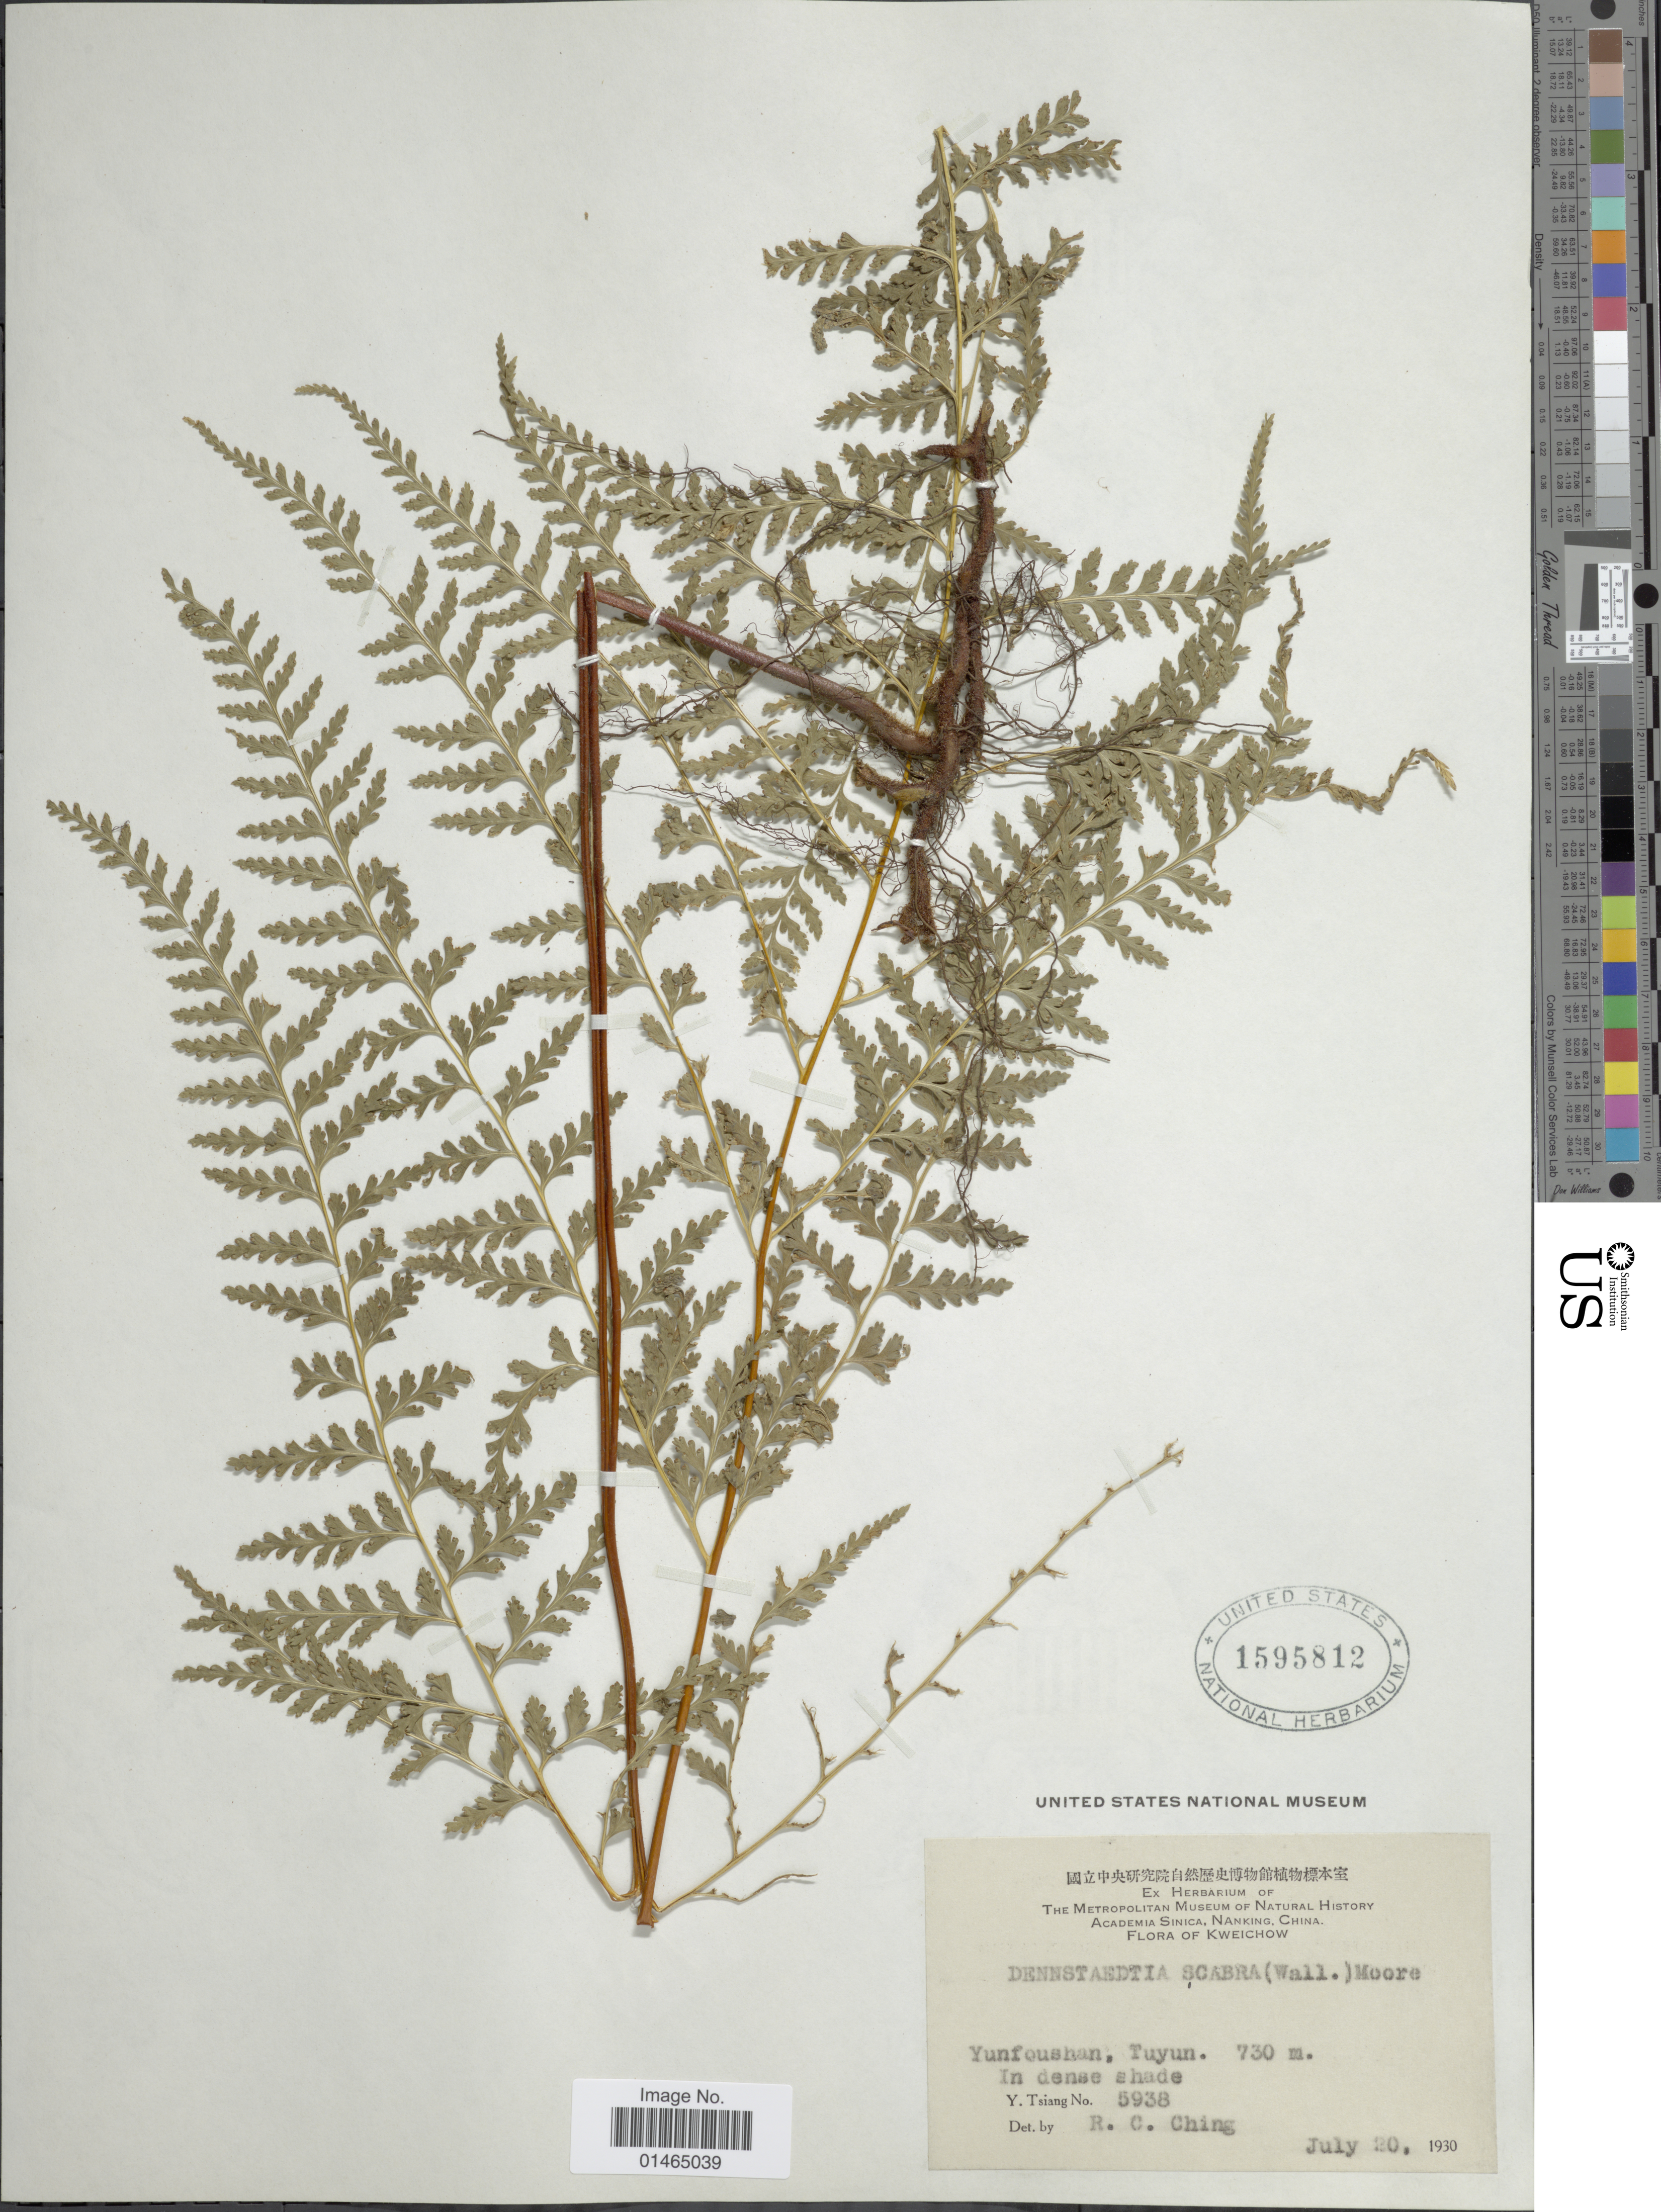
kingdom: Plantae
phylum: Tracheophyta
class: Polypodiopsida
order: Polypodiales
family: Dennstaedtiaceae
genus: Dennstaedtia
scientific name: Dennstaedtia scabra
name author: (Wall. ex Hook.) T. Moore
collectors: Y. Tsiang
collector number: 5938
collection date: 1930-07-20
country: China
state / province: Guizhou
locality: Kweichow. Yunfoushan, Tuyun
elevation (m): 730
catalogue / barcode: US 1595812